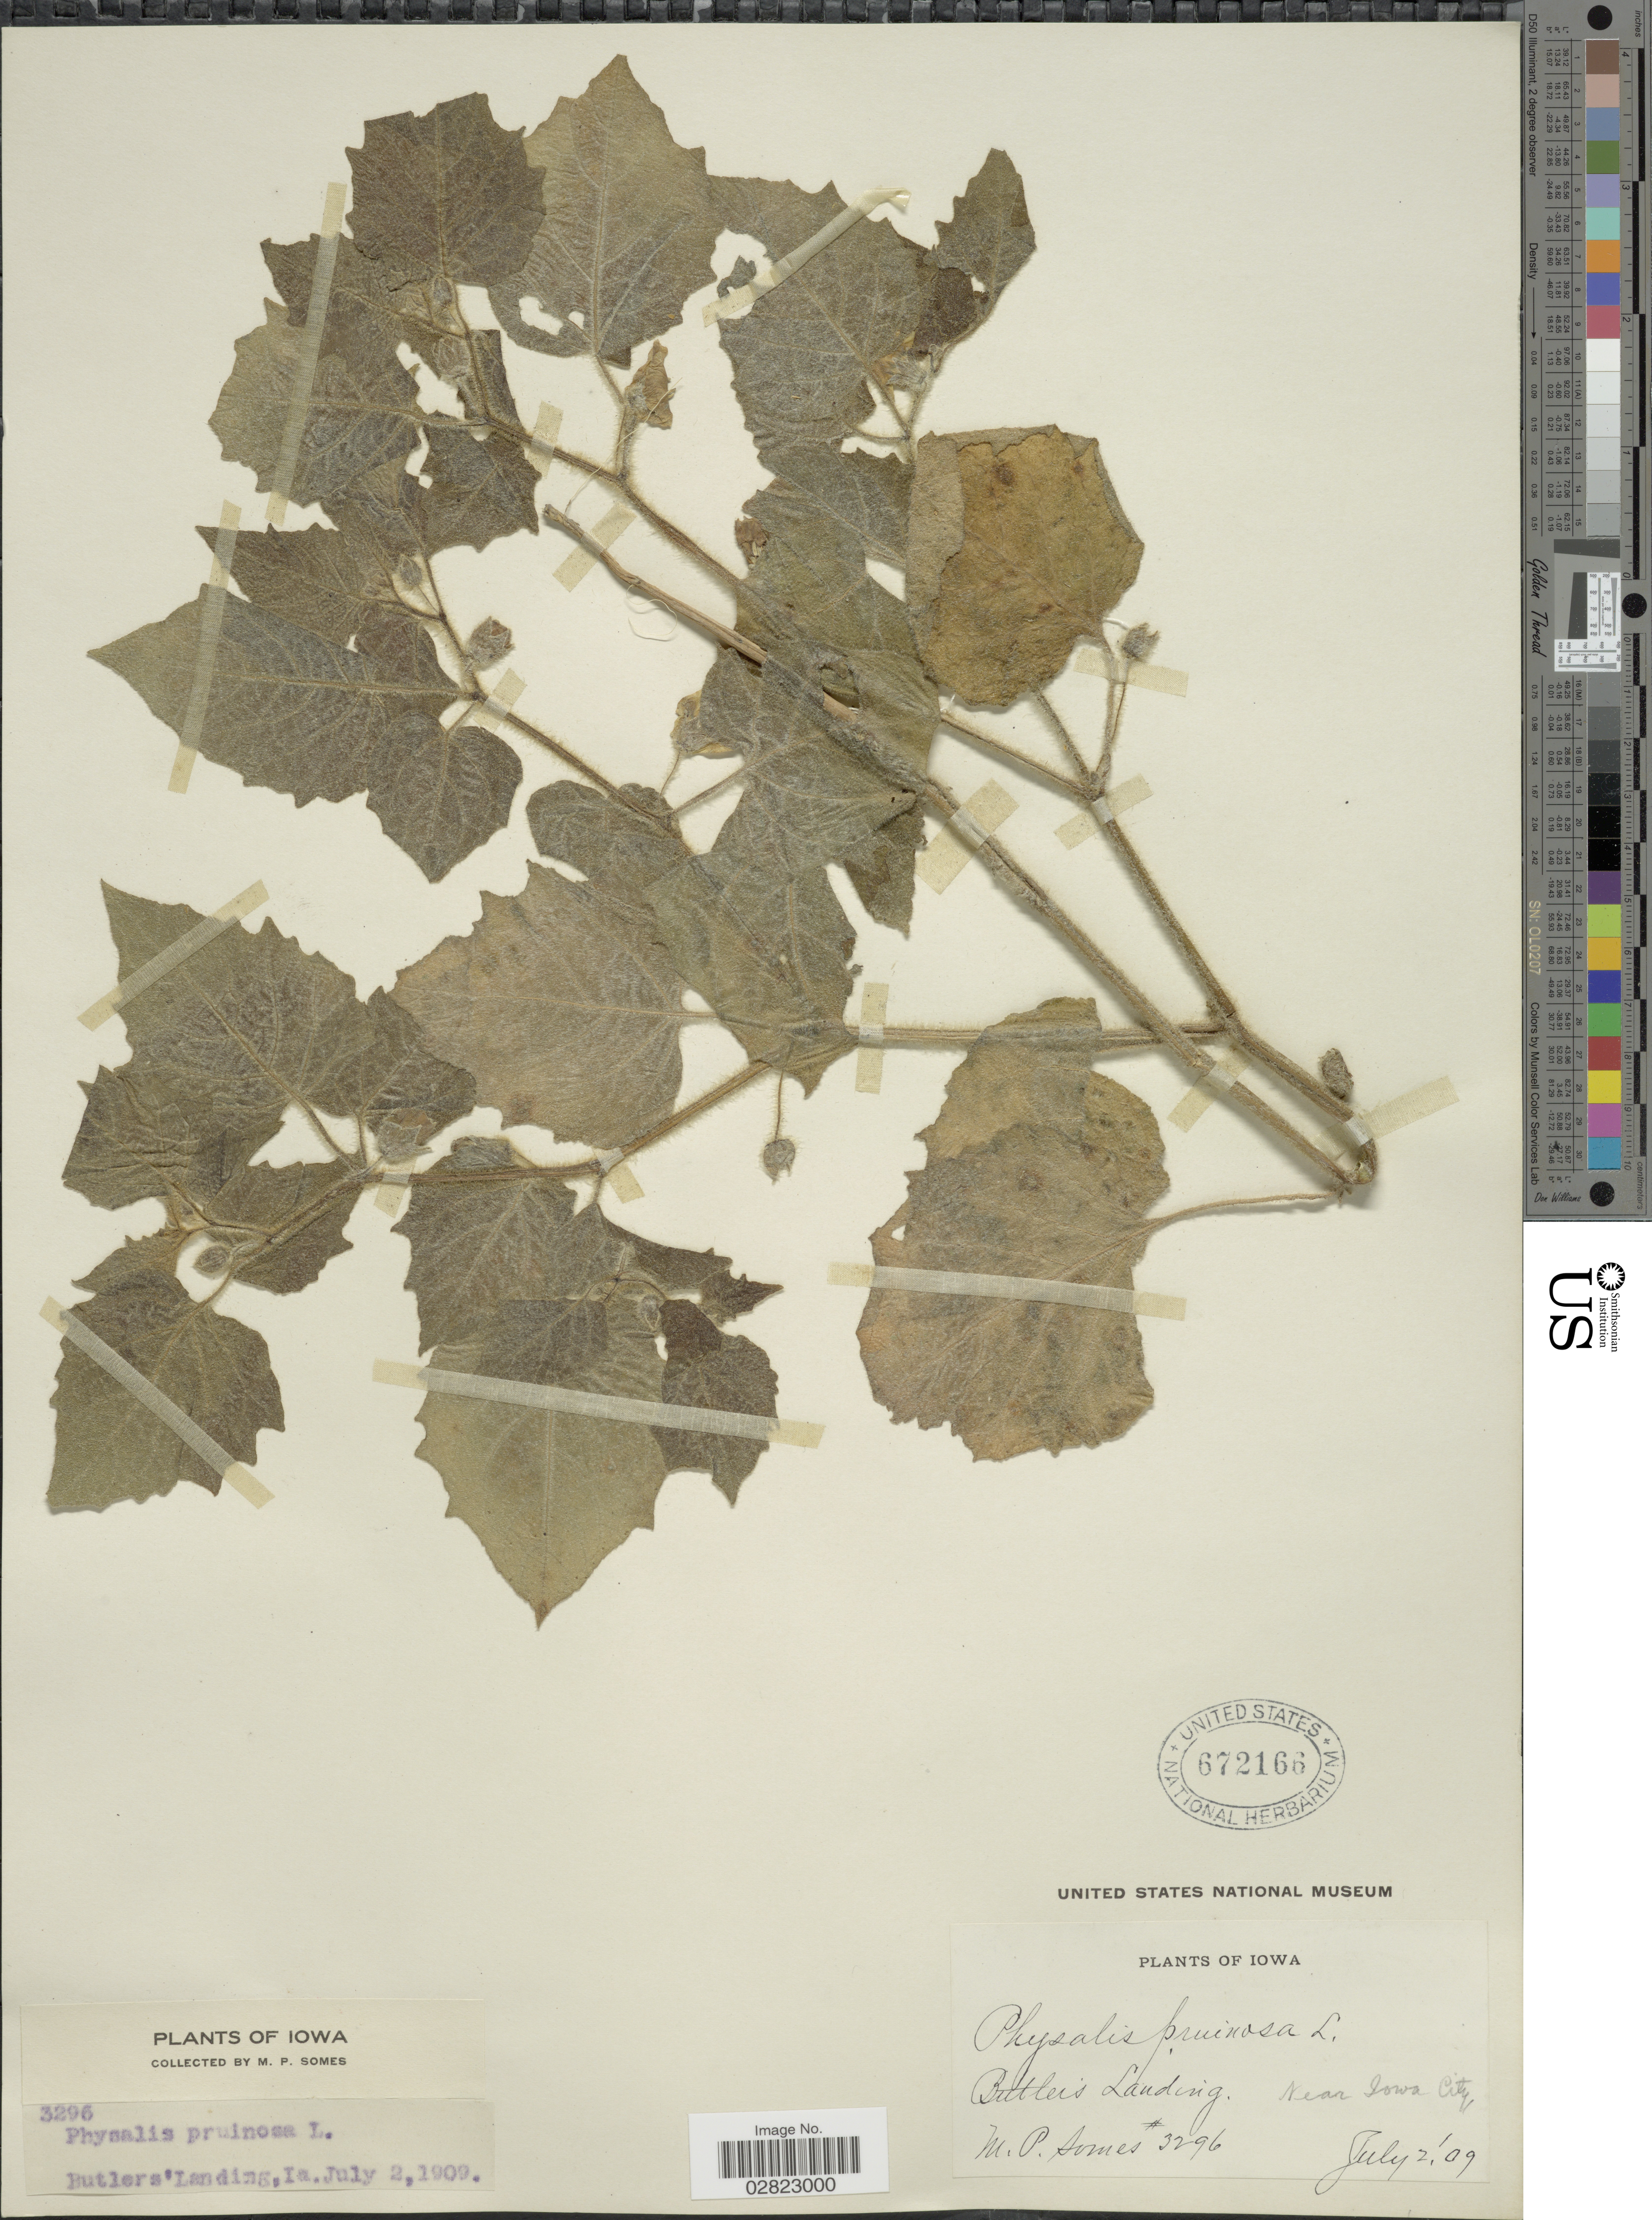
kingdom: Plantae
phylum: Tracheophyta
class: Magnoliopsida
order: Solanales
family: Solanaceae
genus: Physalis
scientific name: Physalis ambigua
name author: (A. Gray) Britton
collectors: M. Somes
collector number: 3296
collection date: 1909-07-02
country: United States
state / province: Iowa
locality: Butlers' Landing. Near Iowa City.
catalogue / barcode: US 672166